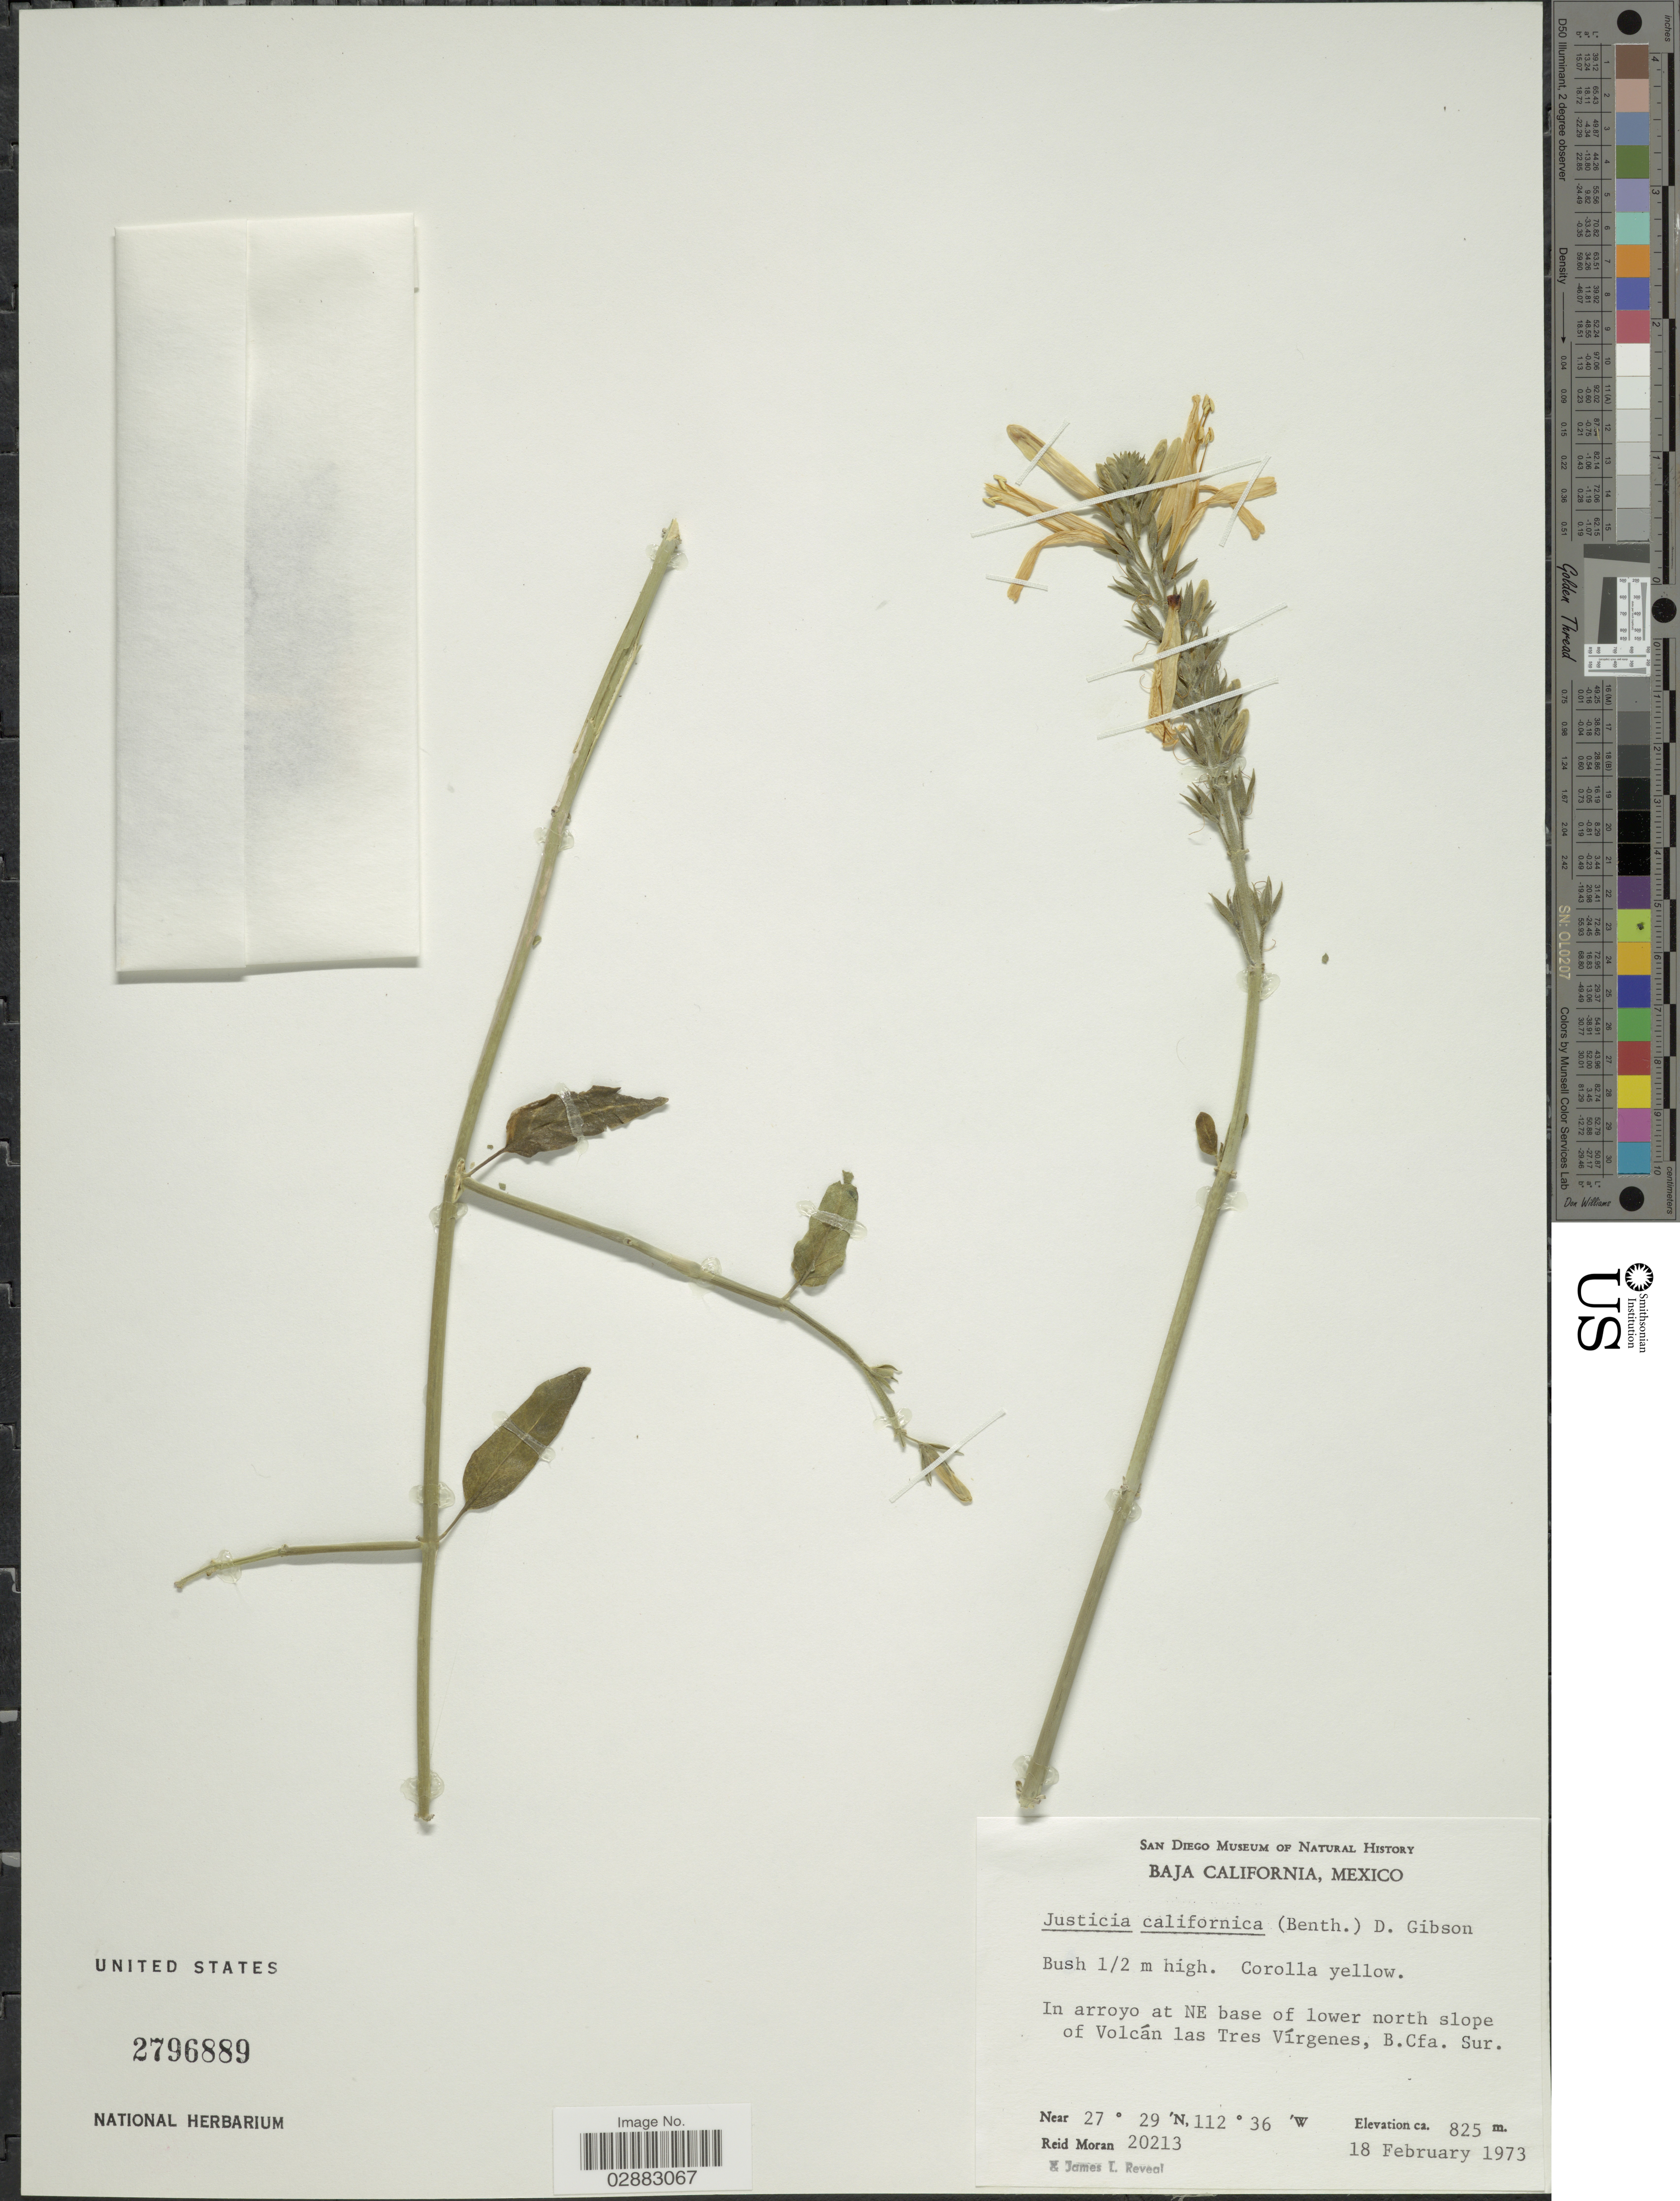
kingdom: Plantae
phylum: Tracheophyta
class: Magnoliopsida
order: Lamiales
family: Acanthaceae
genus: Beloperone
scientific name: Beloperone californica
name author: Benth.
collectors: R. V. Moran & J. L. Reveal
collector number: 20213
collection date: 1973-02-18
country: Mexico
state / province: Baja California Sur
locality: In arroyo at NE base of lower north slope of Volcán las Tres Vírgenes, B. Cfa. Sur.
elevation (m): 825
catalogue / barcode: US 2796889